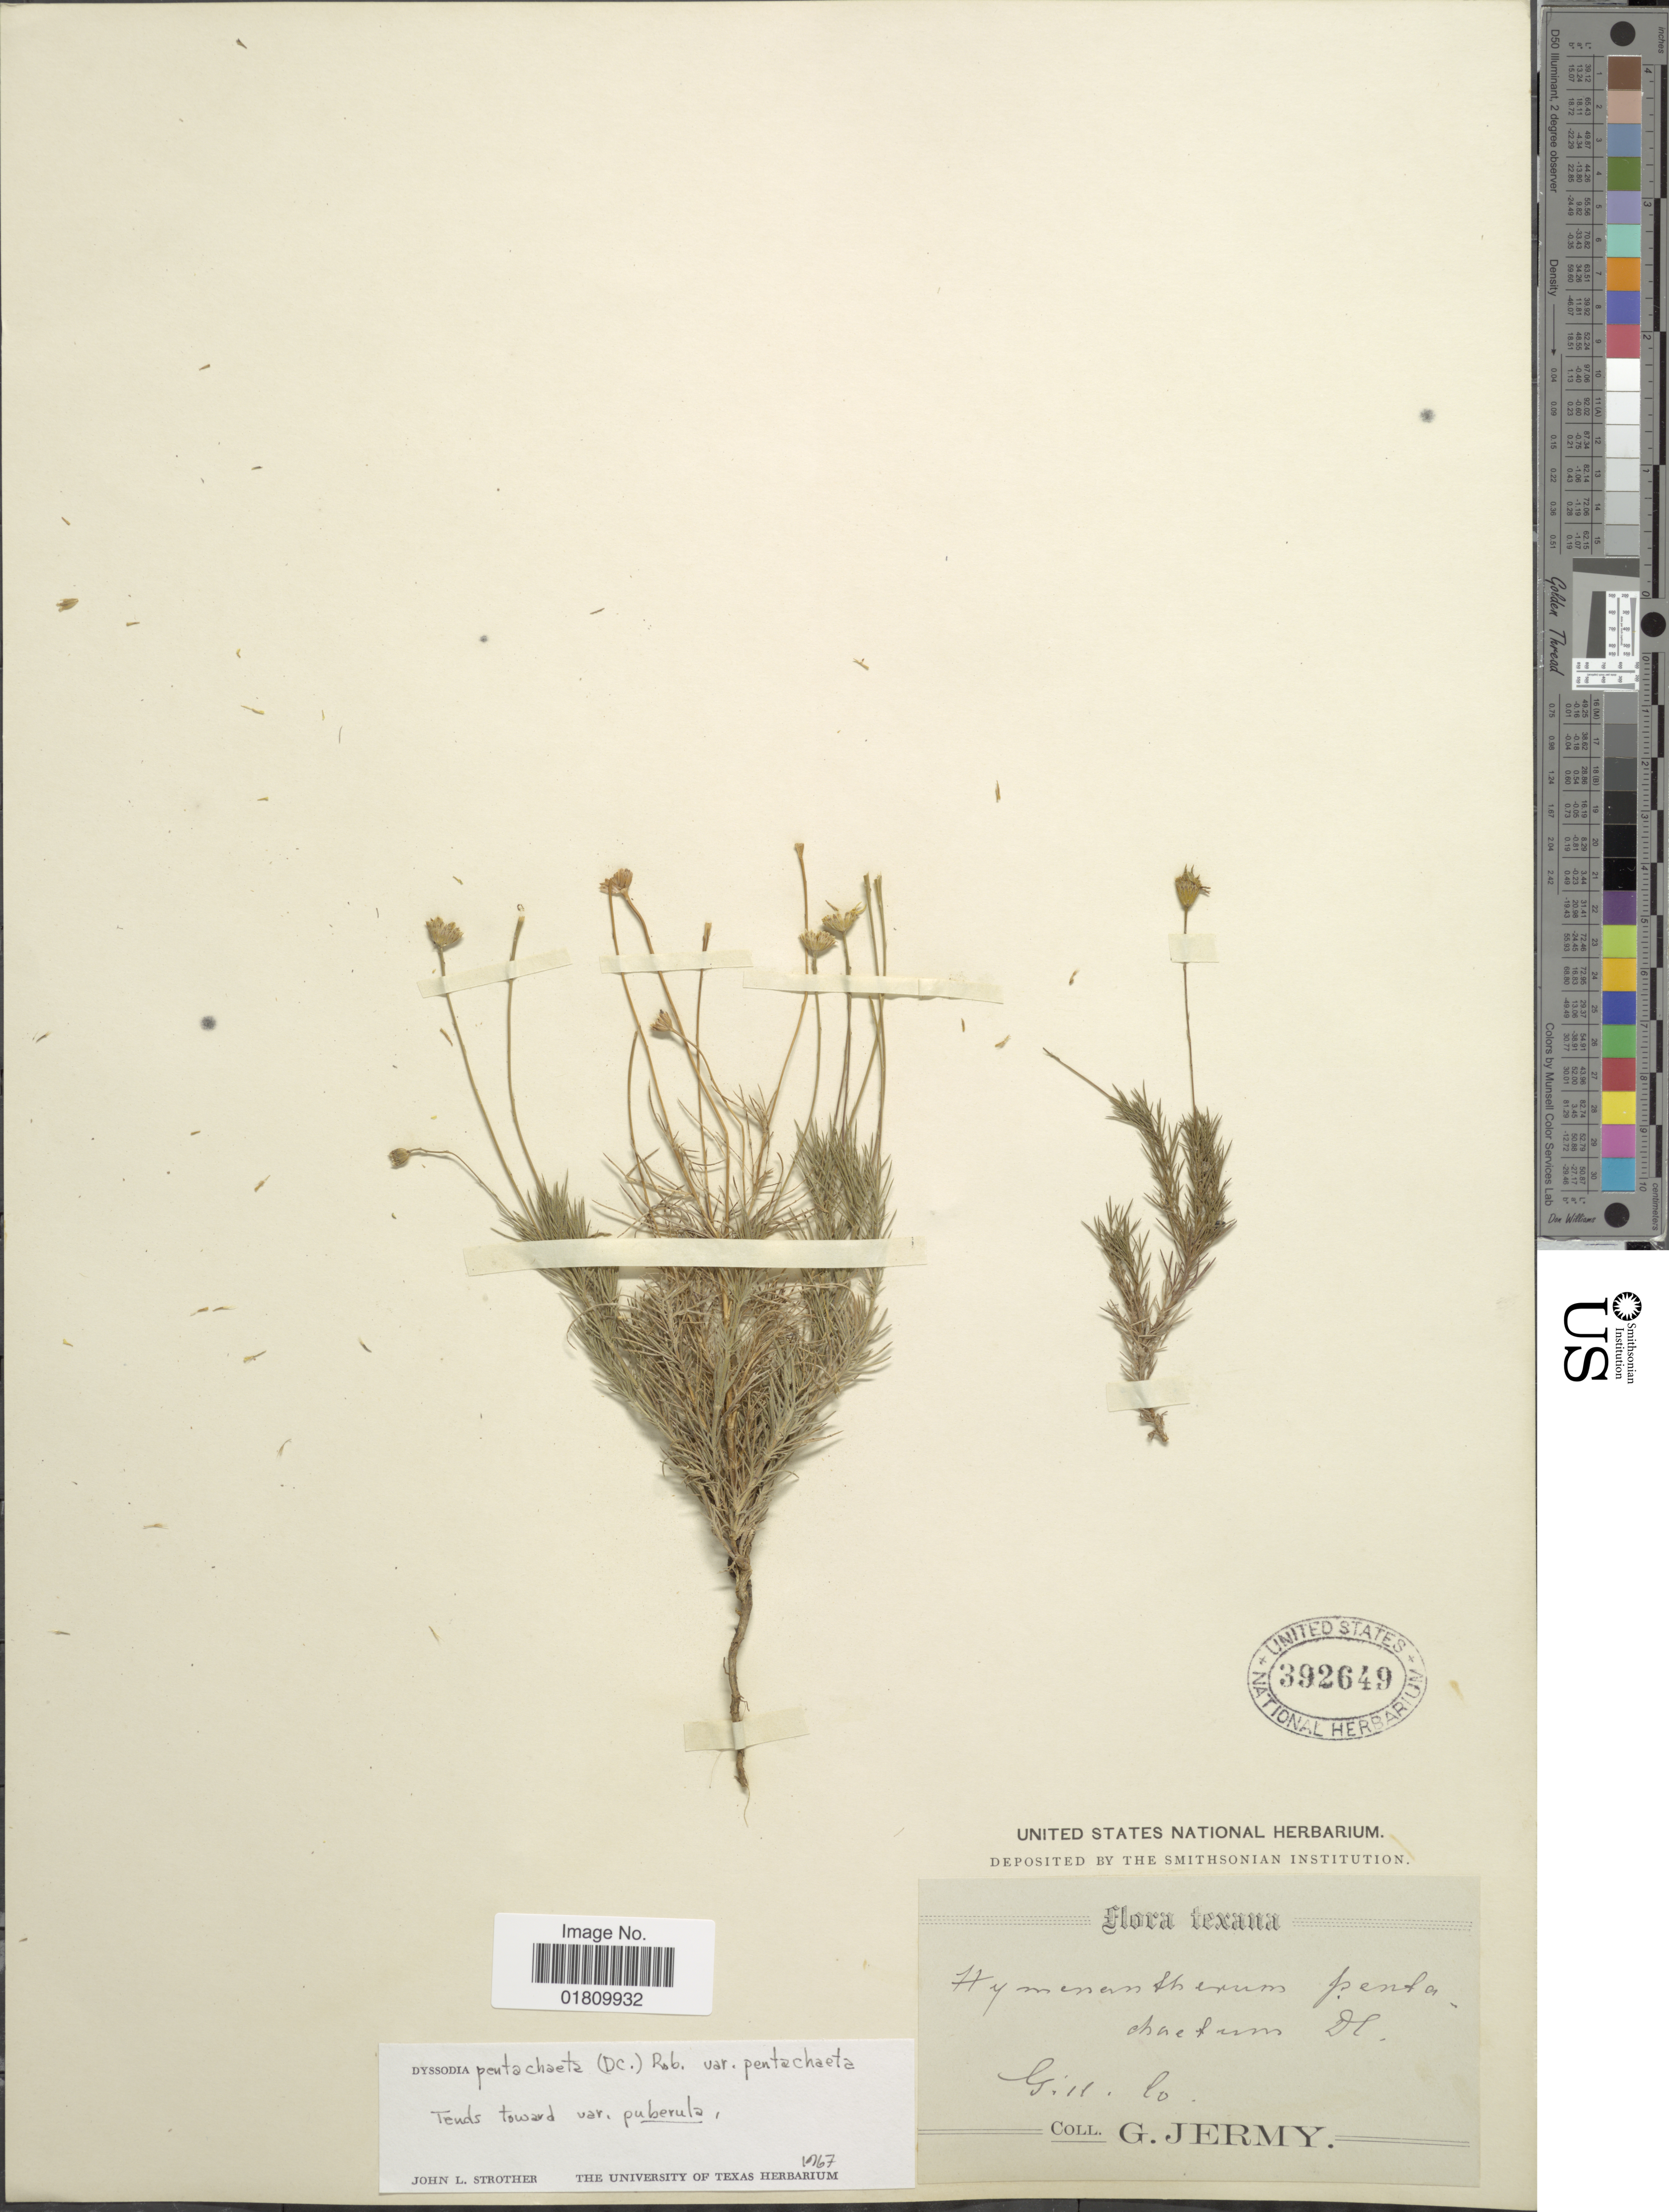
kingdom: Plantae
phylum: Tracheophyta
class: Magnoliopsida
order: Asterales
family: Asteraceae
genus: Thymophylla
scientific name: Thymophylla pentachaeta var. puberula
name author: (Rydb.) Strother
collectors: G. Jermy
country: United States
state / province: Texas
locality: Gill. Co.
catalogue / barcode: US 392649